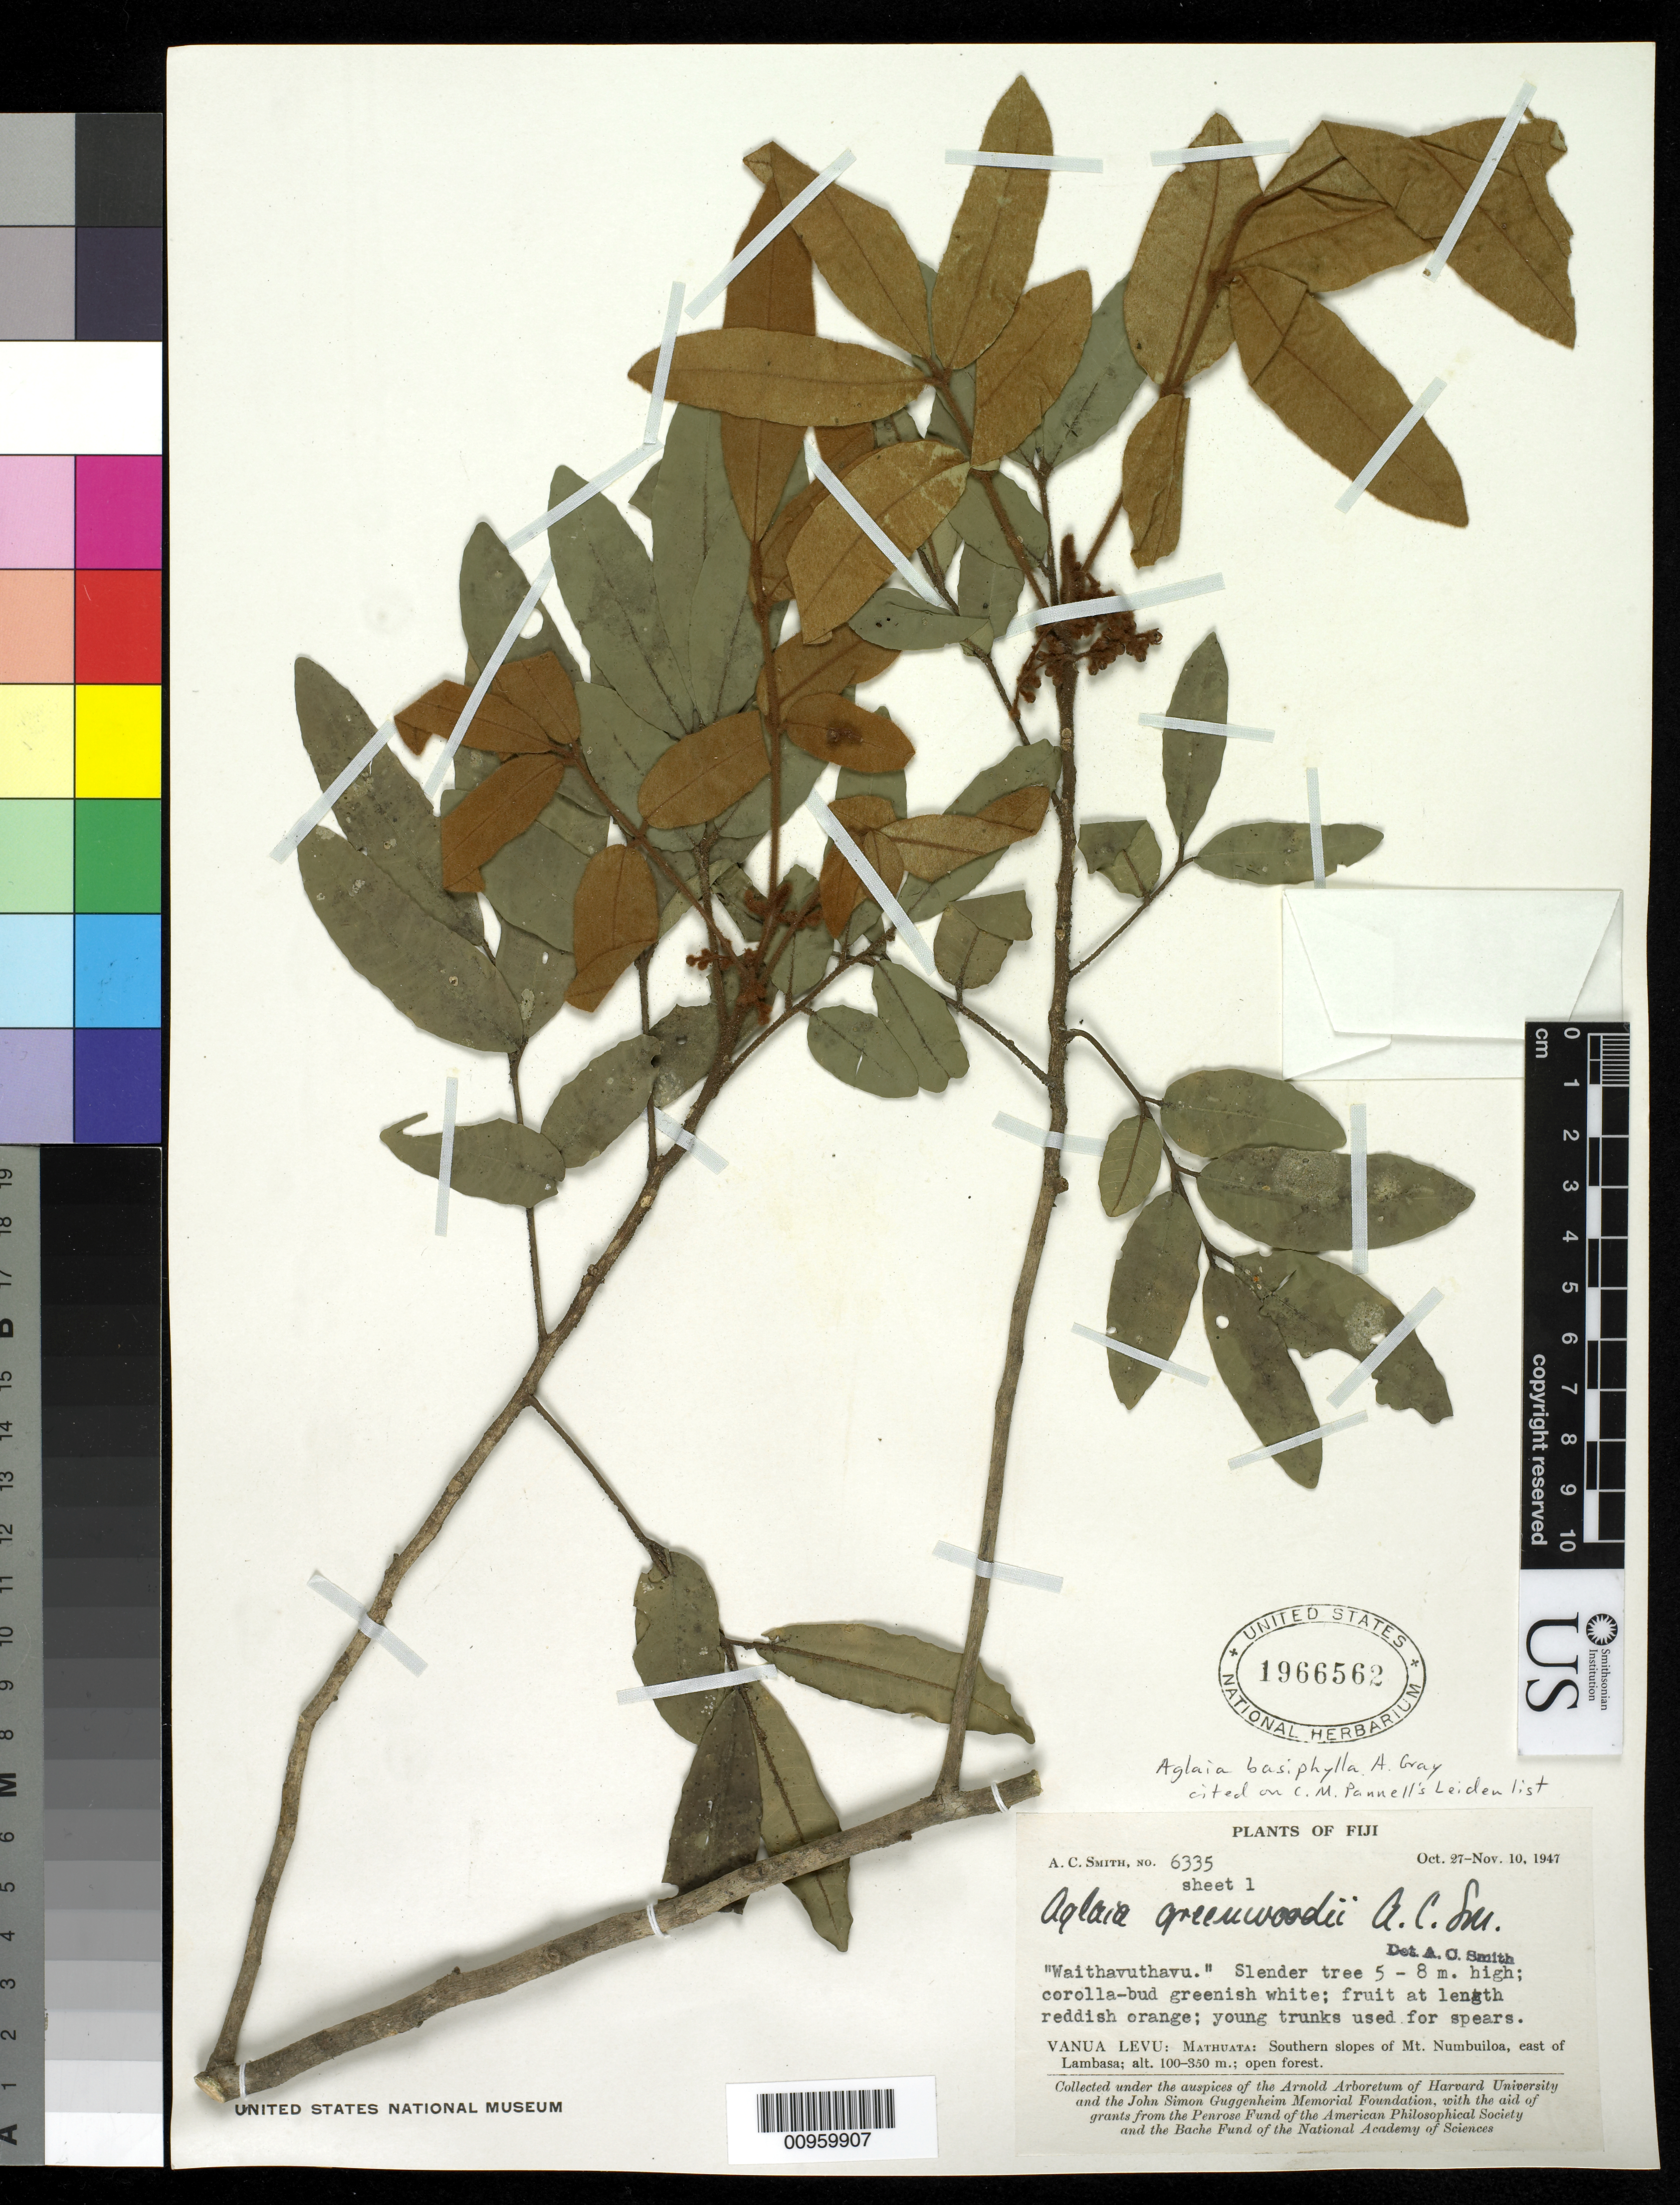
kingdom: Plantae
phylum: Tracheophyta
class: Magnoliopsida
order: Sapindales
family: Meliaceae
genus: Aglaia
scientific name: Aglaia basiphylla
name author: A. Gray in Wilkes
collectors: C. A. Smith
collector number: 6335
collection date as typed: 27 Oct 1947 to 10 Nov 1947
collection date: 1947-10-27/1947-11-10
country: Fiji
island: Macuata-i-wai [Mathuata-i-wai]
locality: Mathuata: Southern slopes of Mt. Numbuiloa, east of Lambasa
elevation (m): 100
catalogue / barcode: US 1966562